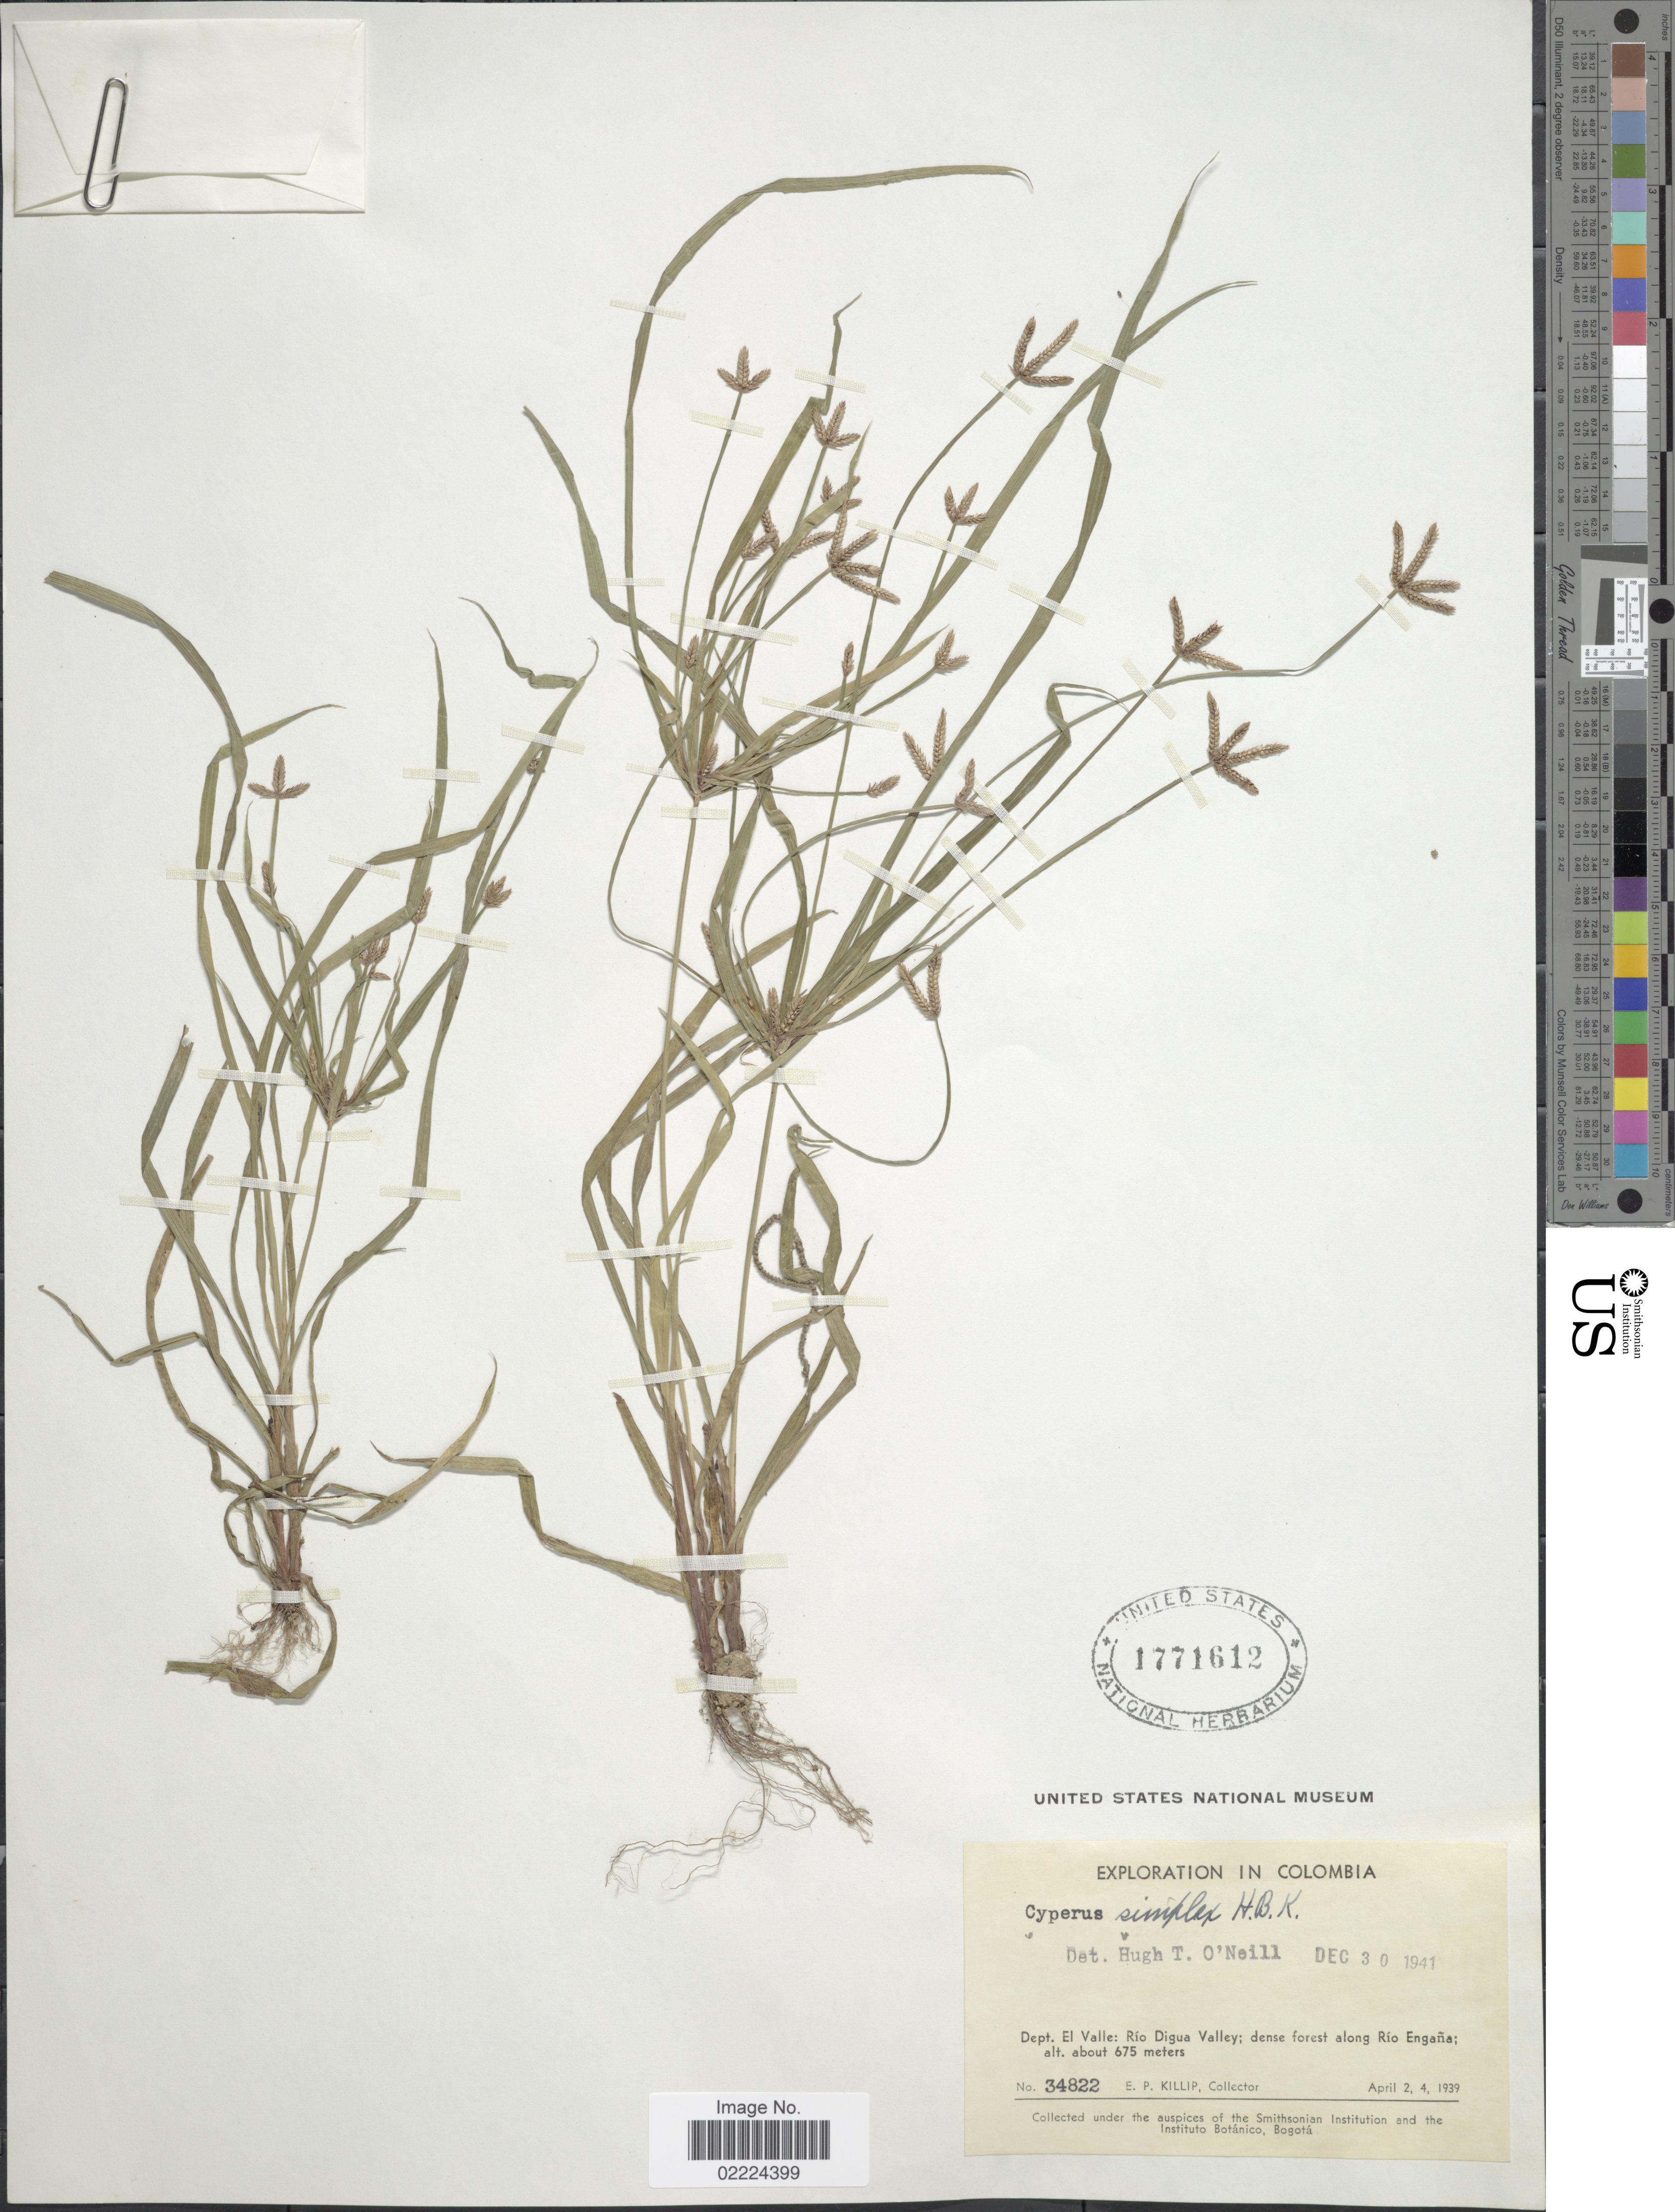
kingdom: Plantae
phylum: Tracheophyta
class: Liliopsida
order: Poales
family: Cyperaceae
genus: Cyperus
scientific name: Cyperus simplex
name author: Kunth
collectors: E. P. Killip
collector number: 34822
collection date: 1939-04-02/1939-04-04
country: Colombia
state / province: Valle del Cauca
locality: Dept. El Valle: Rio Digua Valley; dense forest along Rio Engana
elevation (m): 675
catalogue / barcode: US 1771612